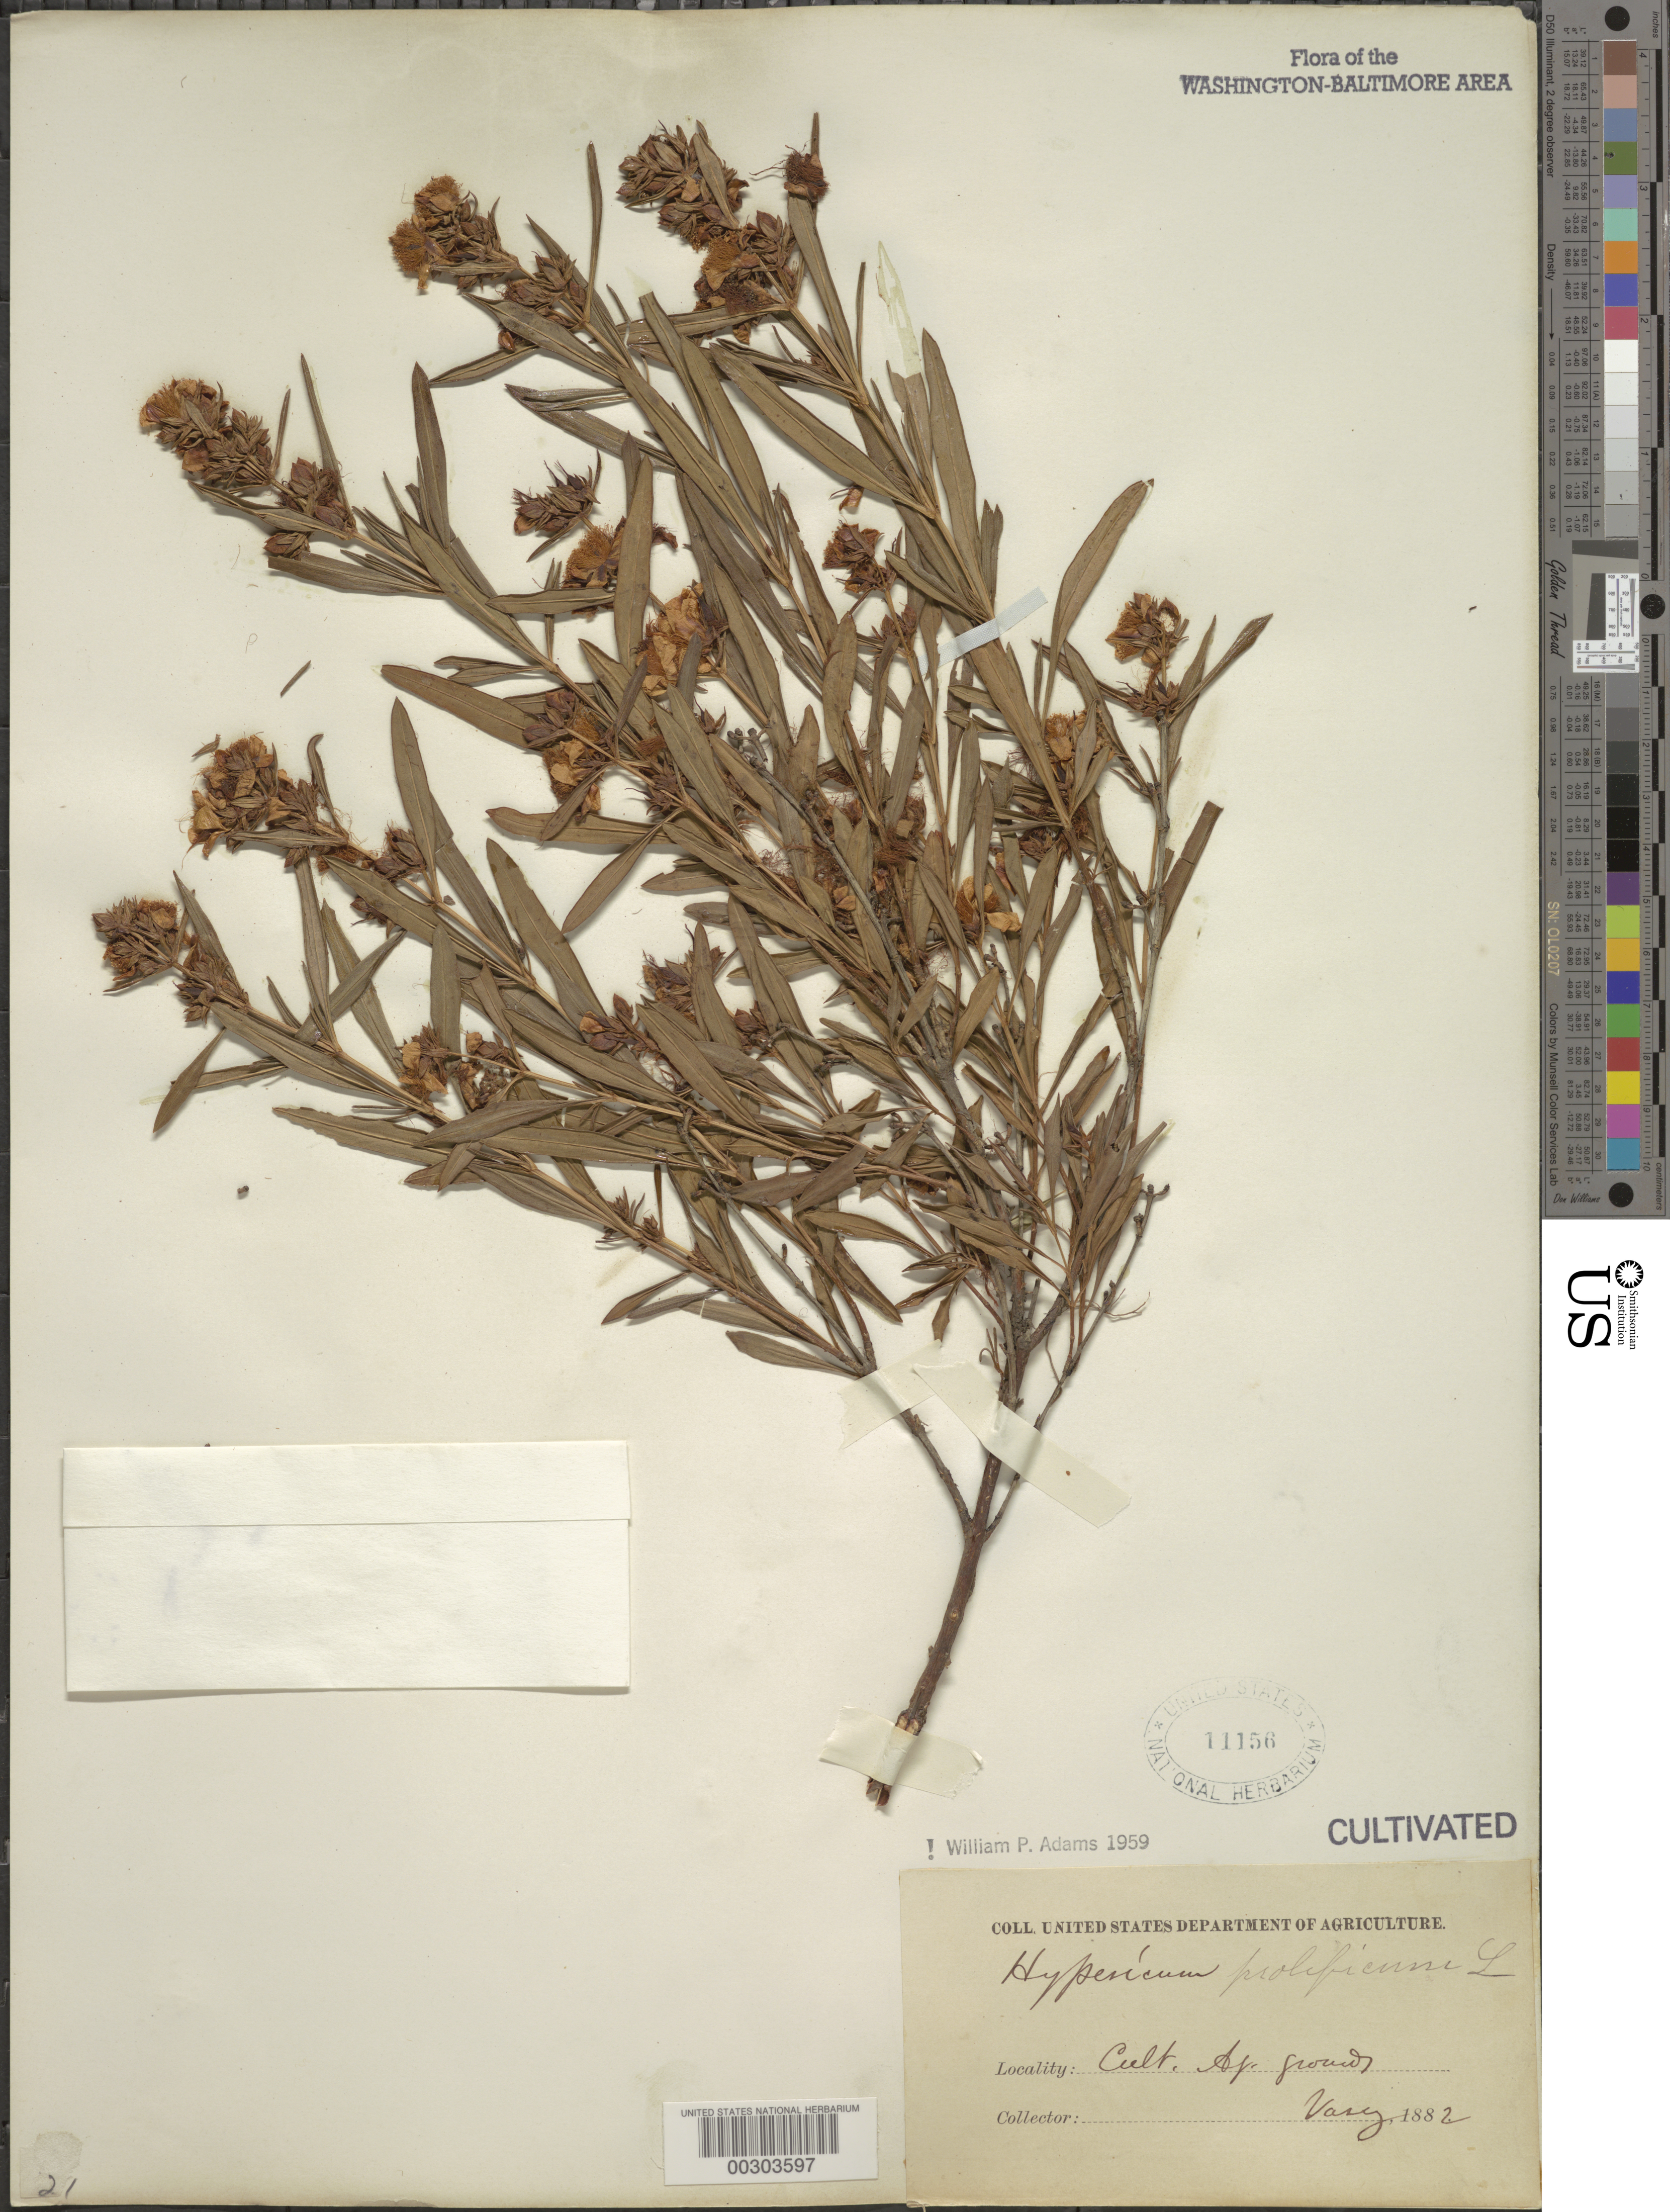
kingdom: Plantae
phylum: Tracheophyta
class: Magnoliopsida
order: Malpighiales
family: Hypericaceae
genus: Hypericum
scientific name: Hypericum prolificum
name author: L.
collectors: G. R. Vasey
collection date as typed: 1882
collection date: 1882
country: United States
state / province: District of Columbia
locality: Department of Agriculture grounds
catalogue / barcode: US 11156